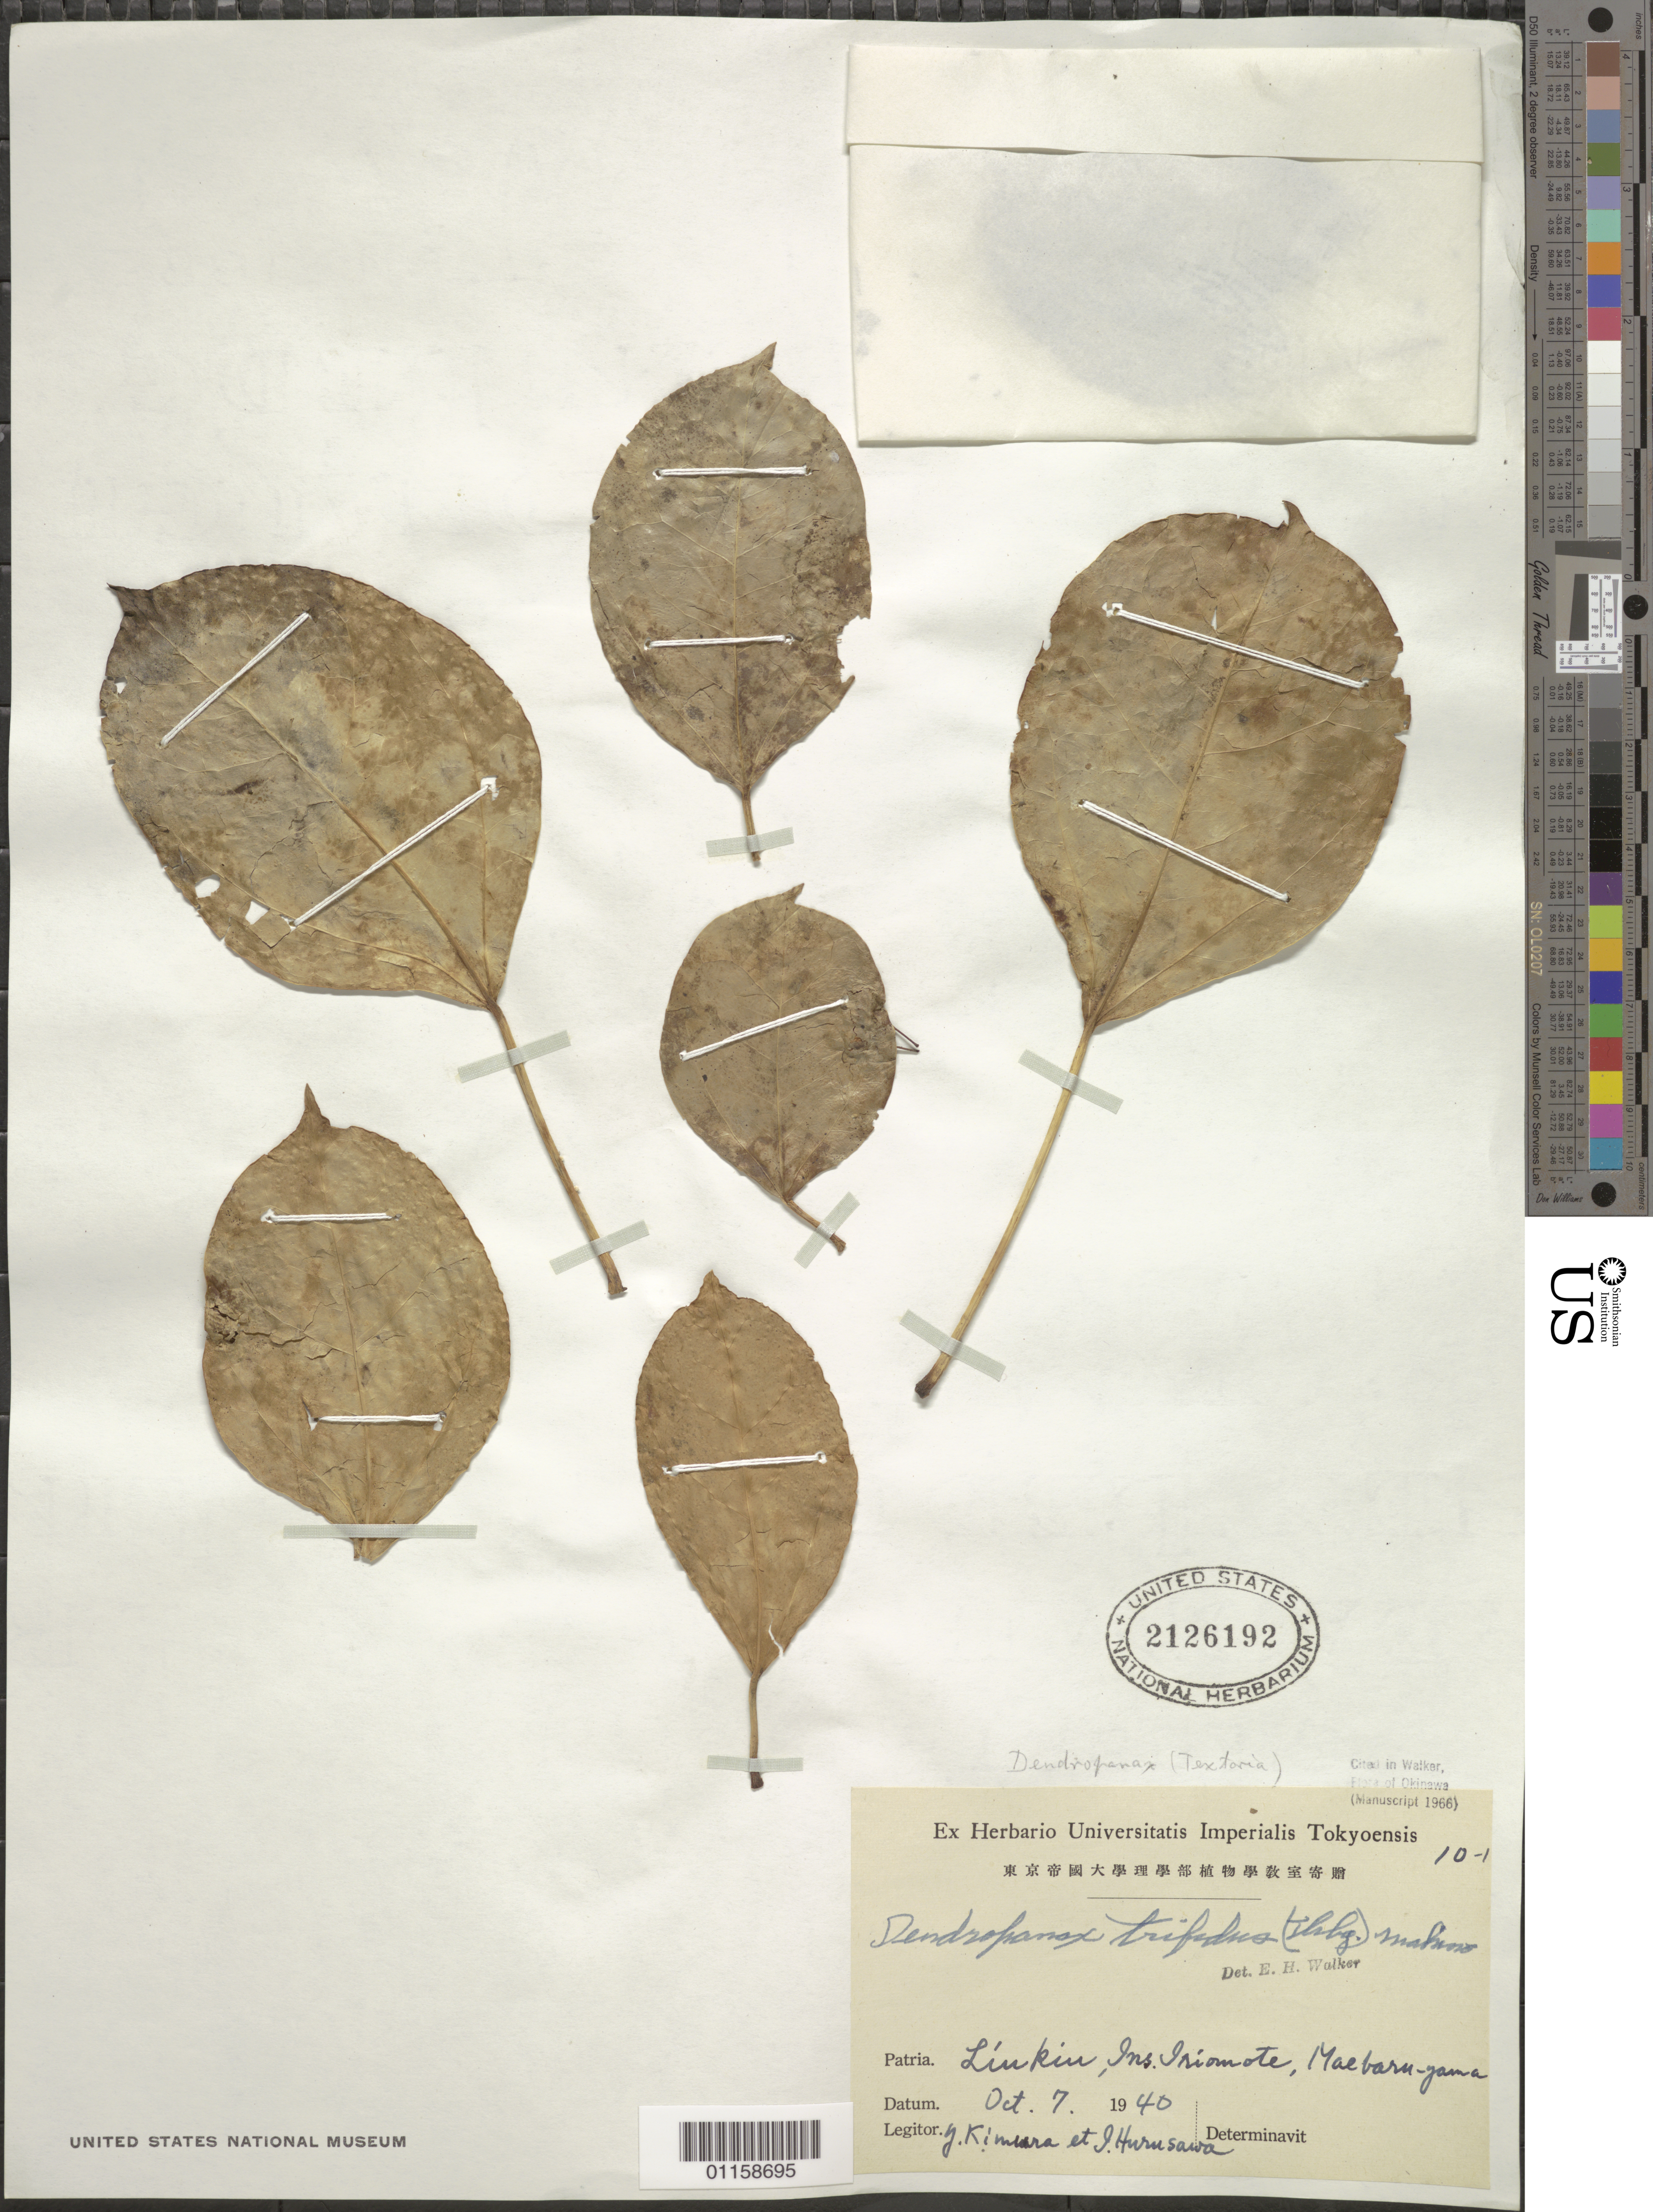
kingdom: Plantae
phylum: Tracheophyta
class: Magnoliopsida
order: Apiales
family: Araliaceae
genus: Dendropanax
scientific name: Dendropanax trifidus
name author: (Thunb.) Makino & Hara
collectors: Y. Kimura & I. Hurusawa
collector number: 10 - 1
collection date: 1970-10-07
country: Japan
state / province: Okinawa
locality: Iriomote Isl.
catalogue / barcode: US 2126192